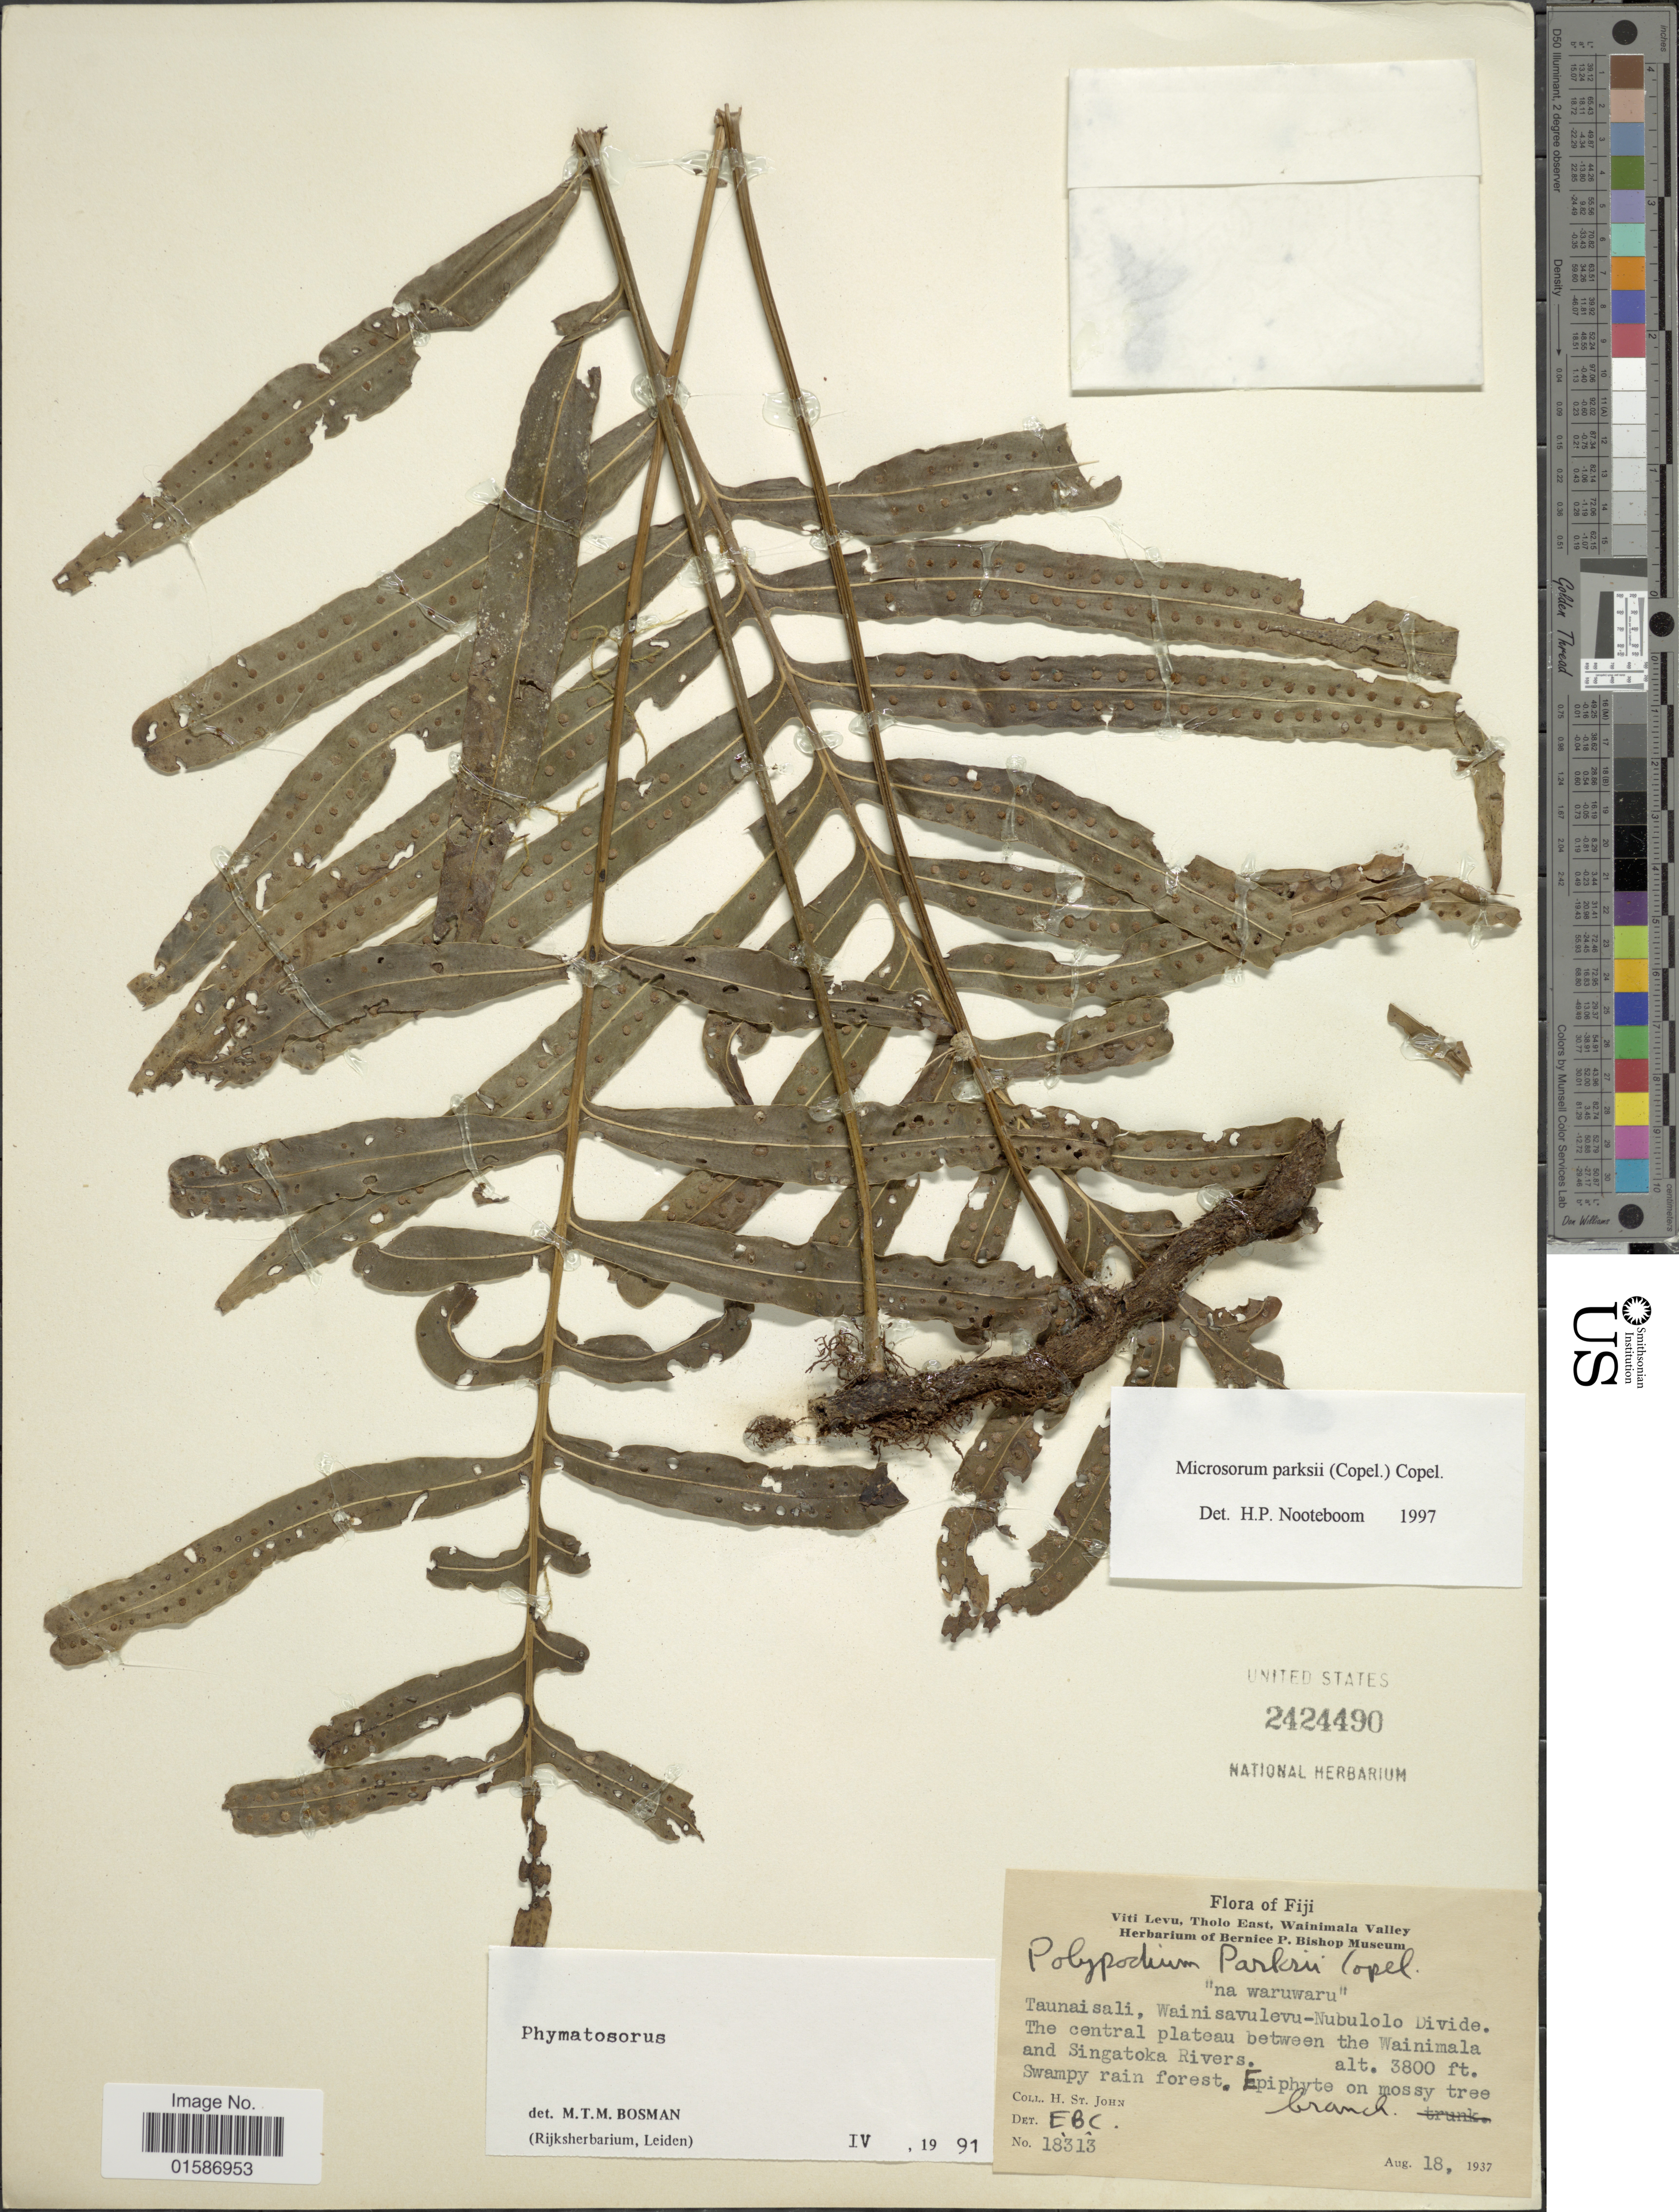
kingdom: Plantae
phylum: Tracheophyta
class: Polypodiopsida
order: Polypodiales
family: Polypodiaceae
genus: Microsorum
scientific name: Microsorum parksii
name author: (Copel.) Copel.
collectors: H. St. John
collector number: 18313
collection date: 1937-08-18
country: Fiji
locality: Viti Levu, Tholo East, Wainimala Valley, Taunaisali, Wainisavelevu-Nubulolo Divide. The central plateau between the Wainimala and Singatoka Rivers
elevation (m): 1158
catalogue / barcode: US 2424490